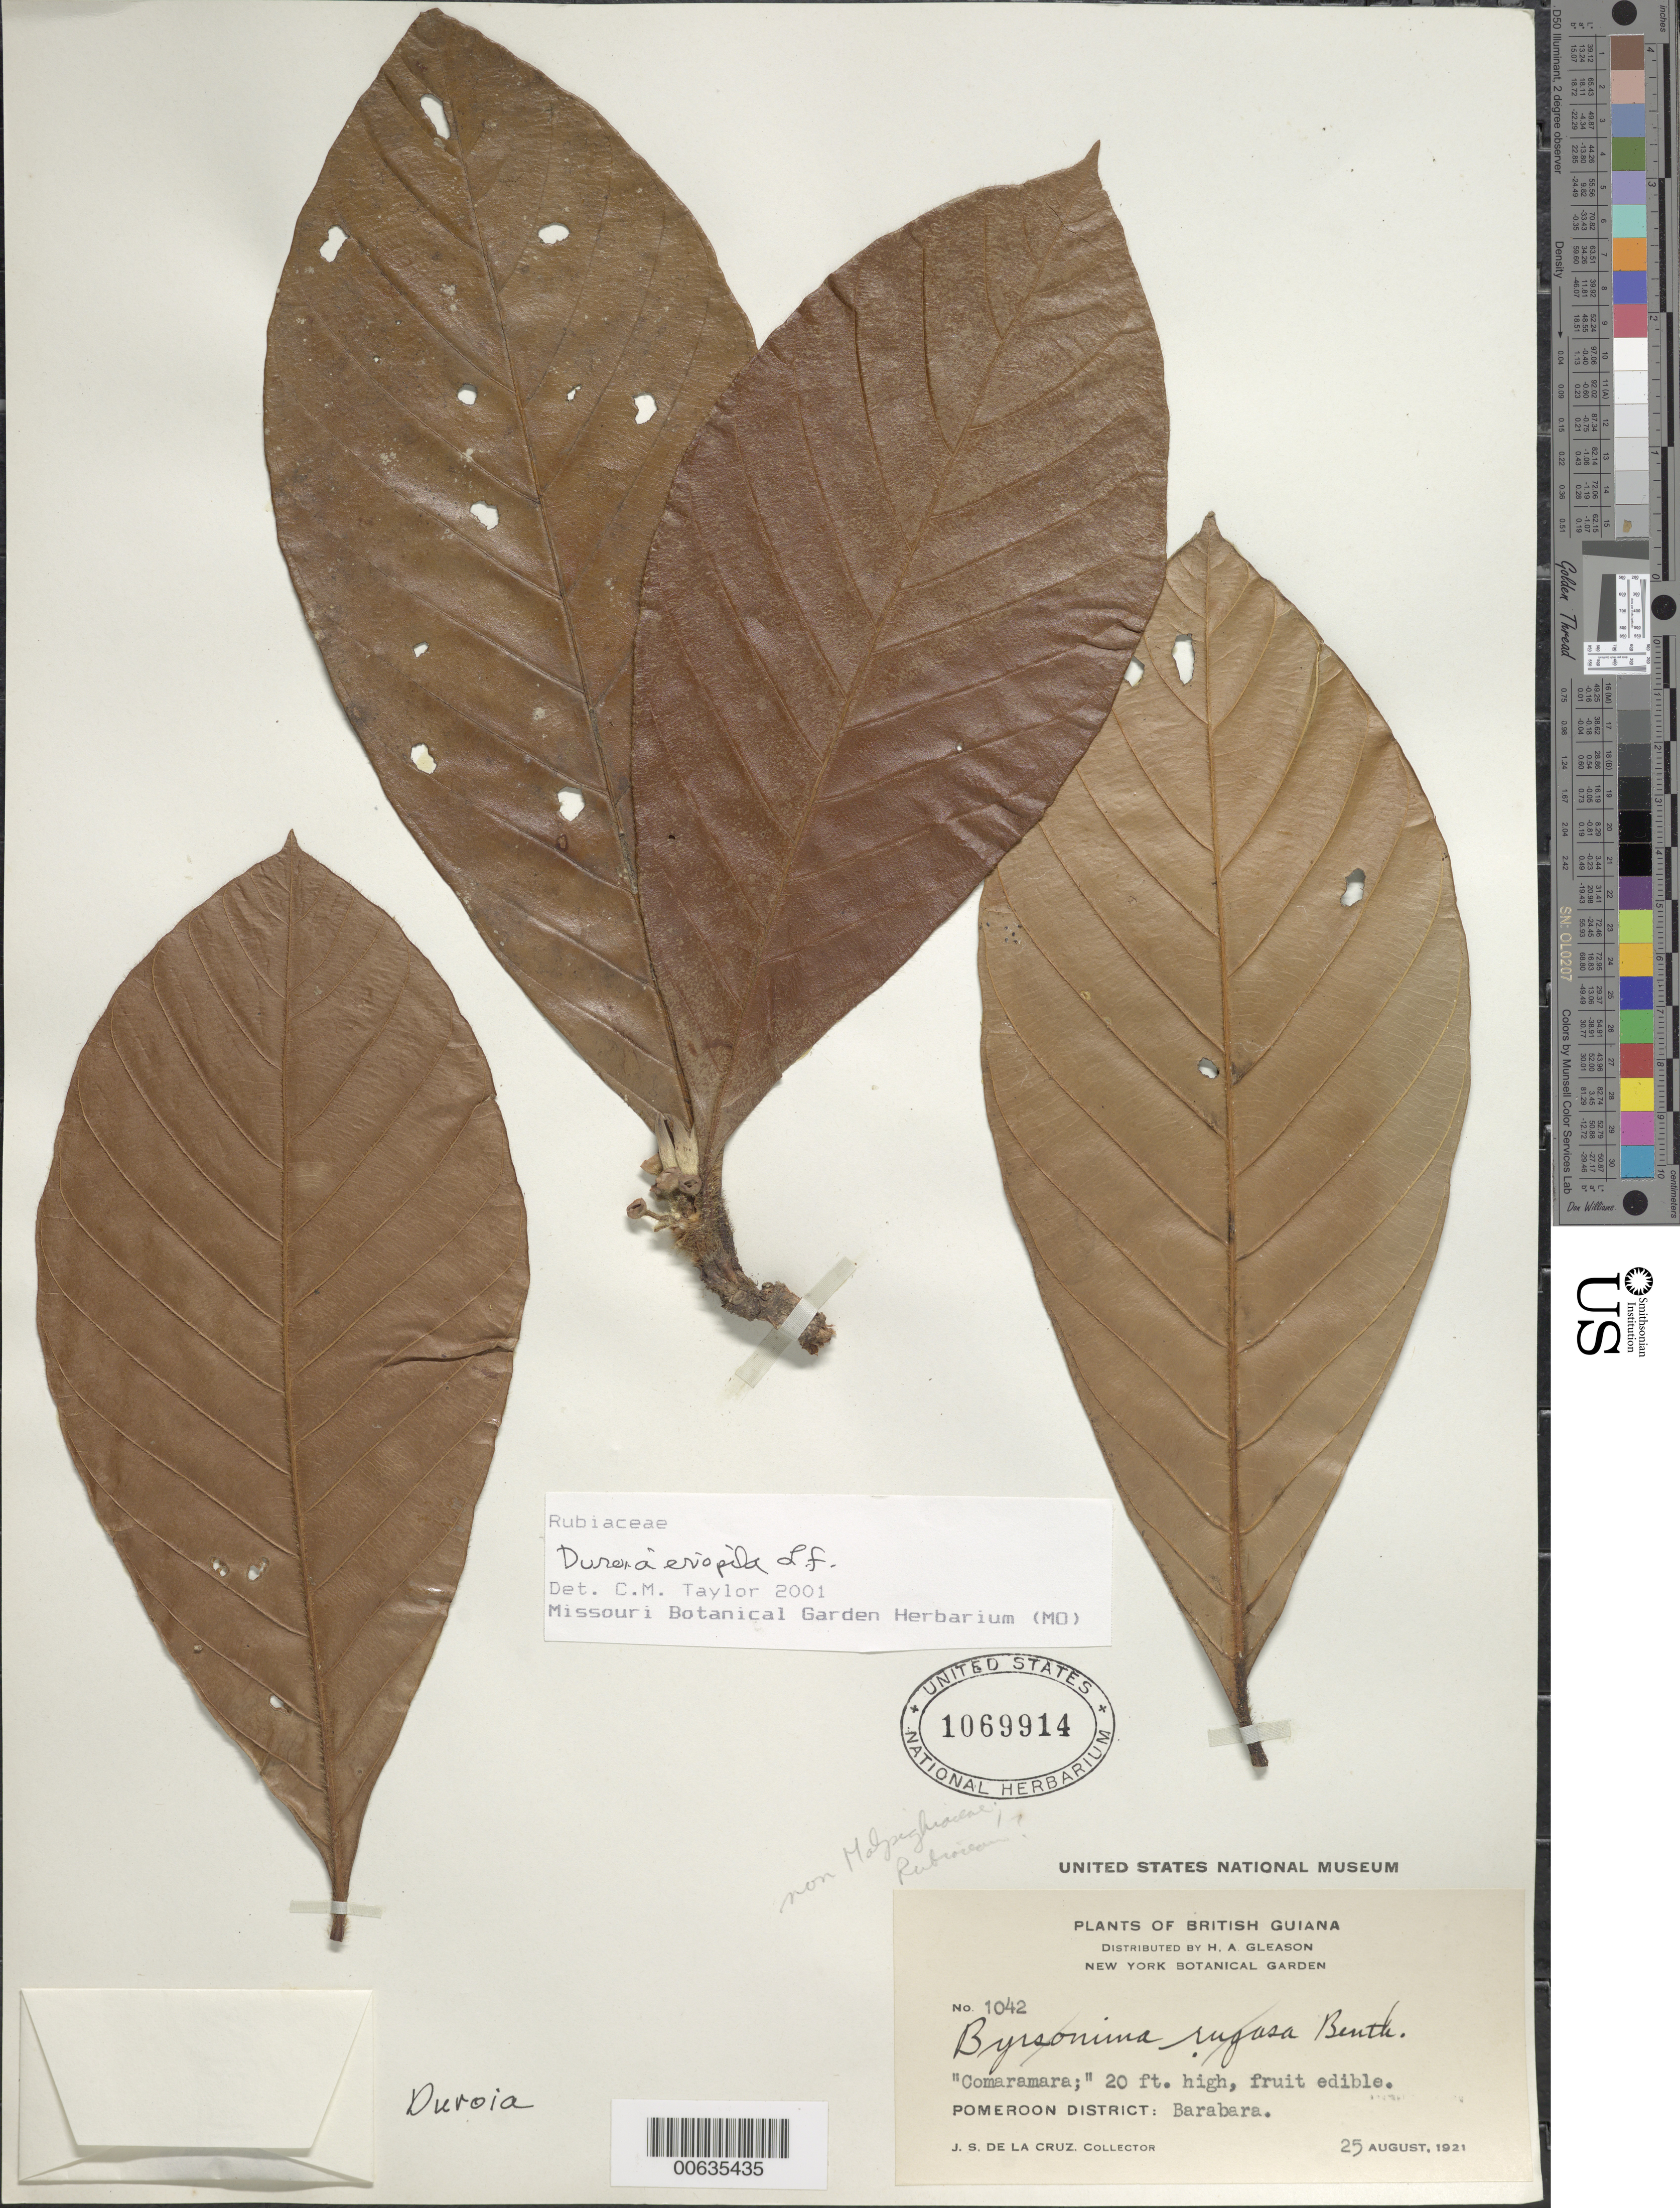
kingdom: Plantae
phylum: Tracheophyta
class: Magnoliopsida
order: Gentianales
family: Rubiaceae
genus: Duroia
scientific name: Duroia eriopila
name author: L. f.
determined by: Taylor, Charlotte M.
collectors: J. S. de la Cruz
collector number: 1042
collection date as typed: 25-Aug-21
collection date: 1921-08-25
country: Guyana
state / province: Barima-Waini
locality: Pomeroon Dist., Barabara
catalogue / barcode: US 1069914